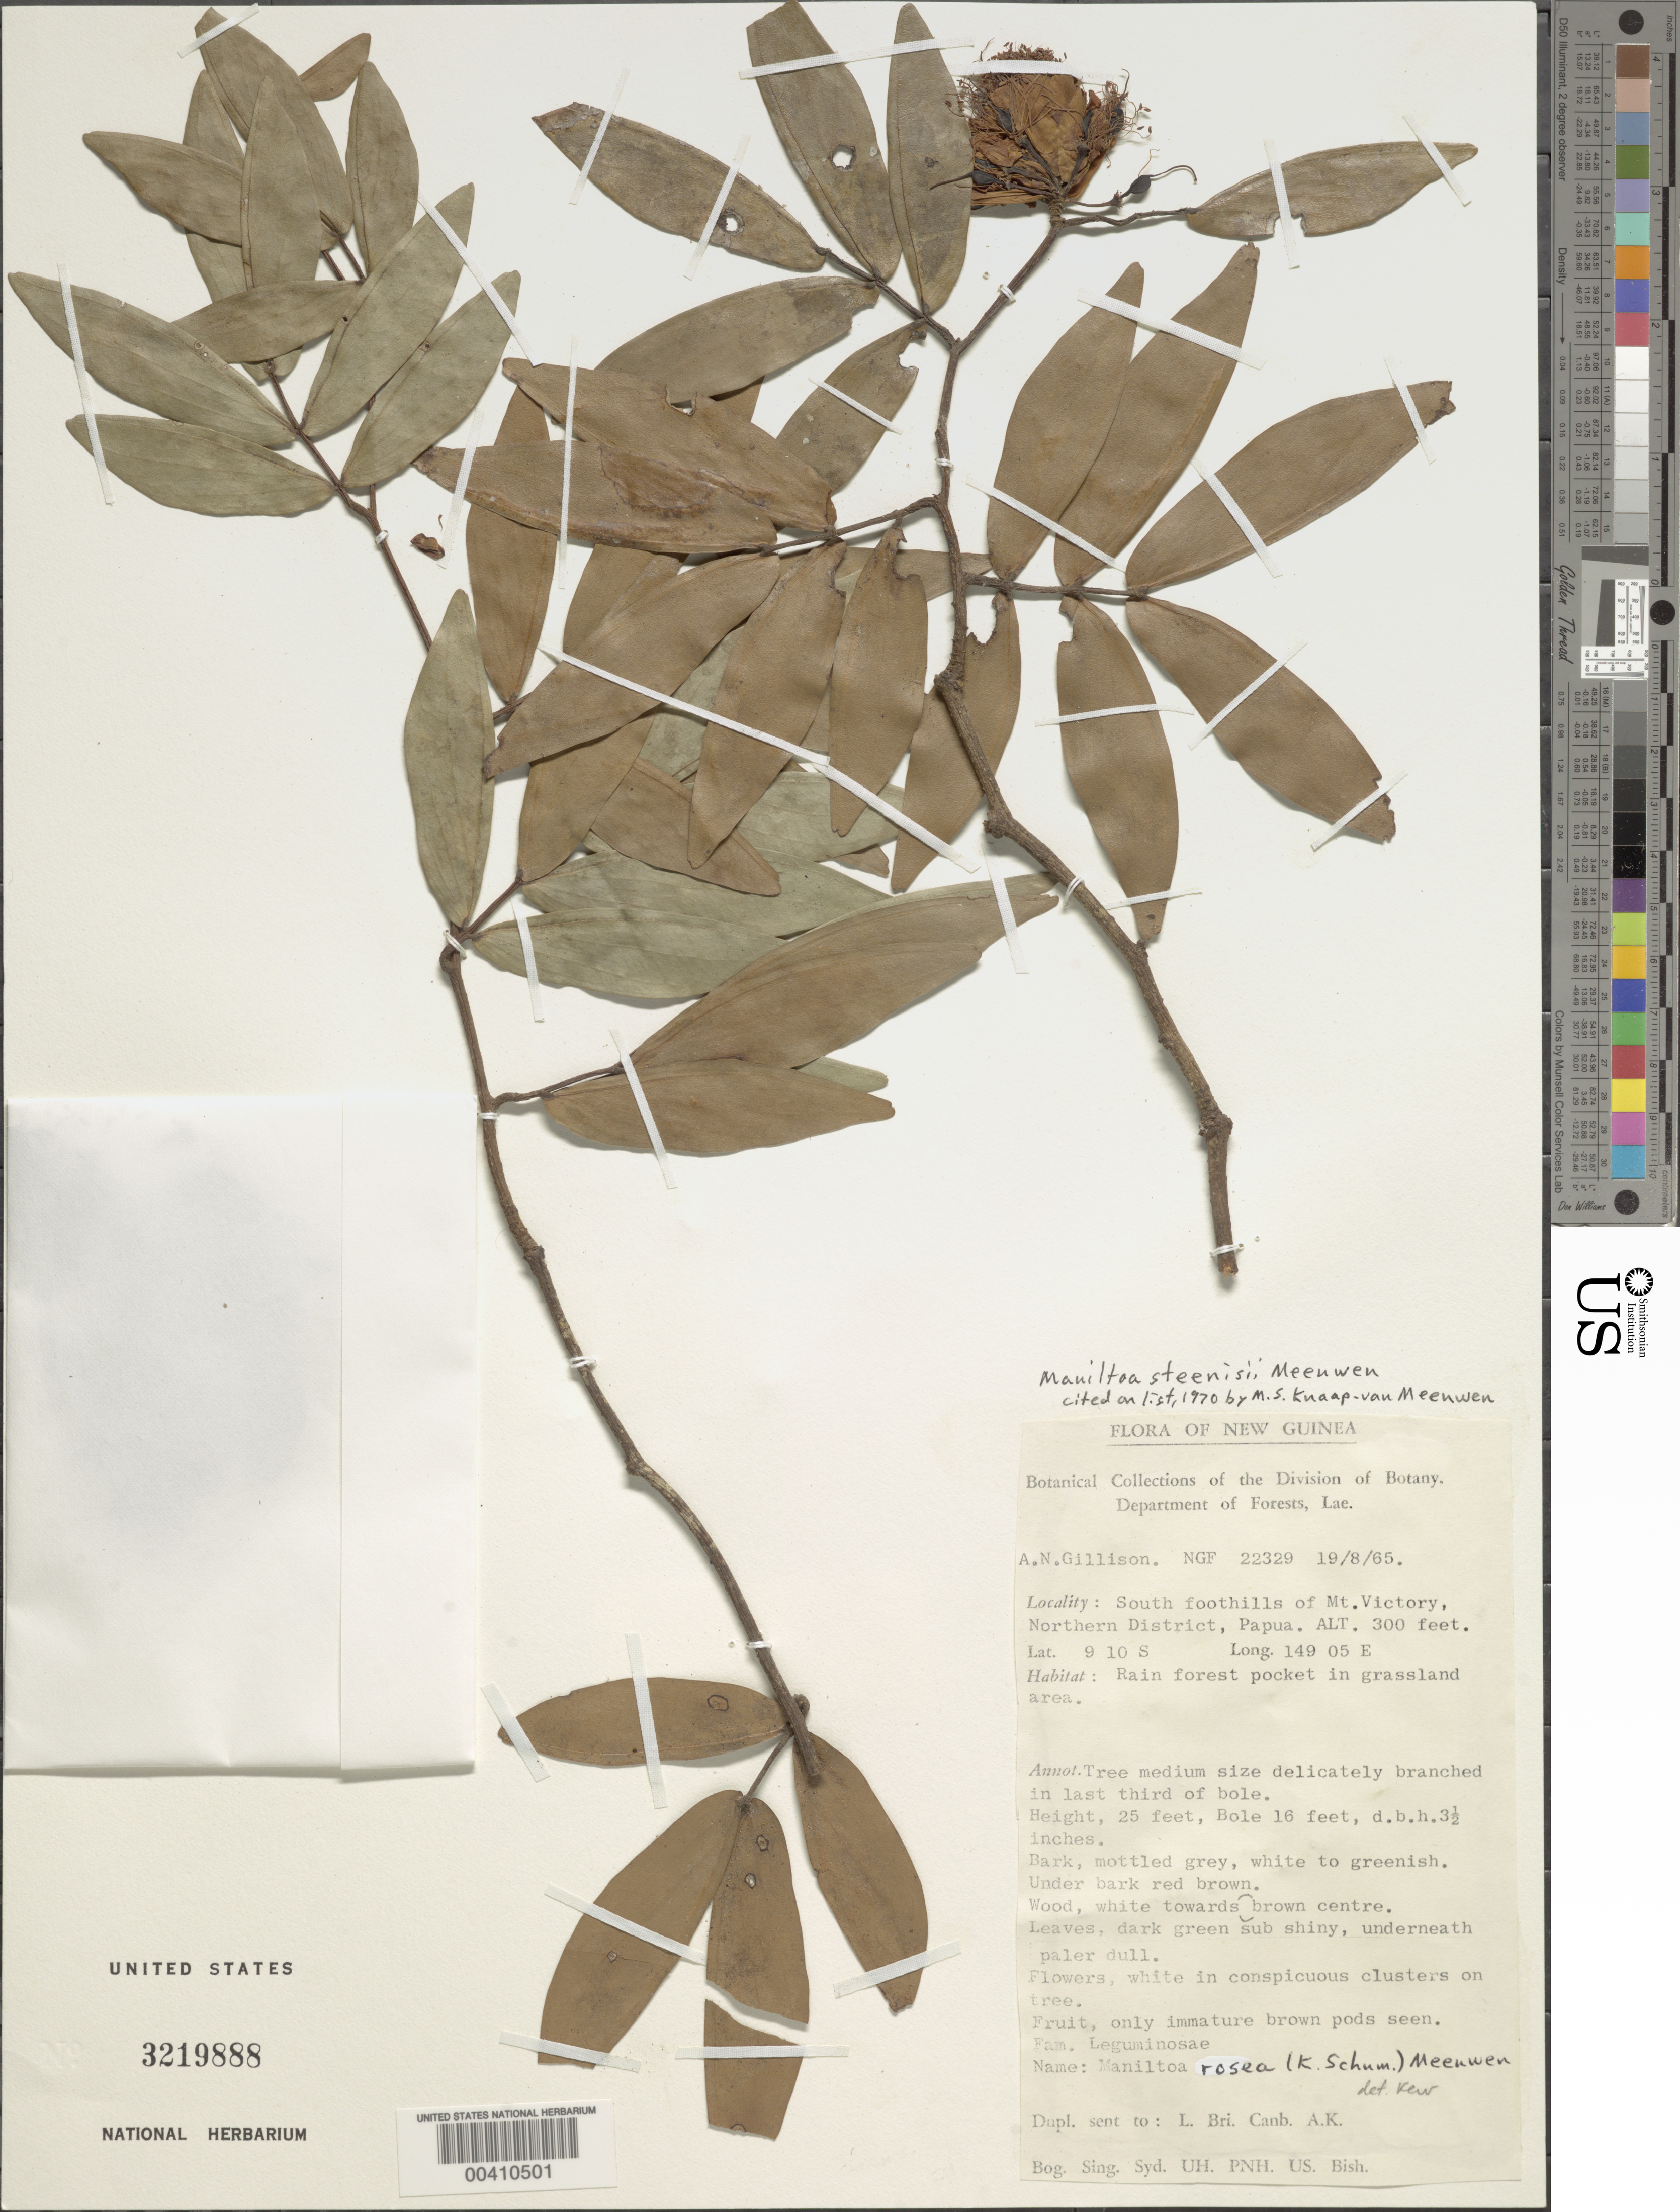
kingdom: Plantae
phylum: Tracheophyta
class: Magnoliopsida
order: Fabales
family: Fabaceae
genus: Maniltoa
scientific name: Maniltoa steenisii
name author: Meeuwen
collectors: A. Gillison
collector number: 22329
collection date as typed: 19 Aug 1965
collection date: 1965-08-19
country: Papua New Guinea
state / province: Northern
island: New Guinea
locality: S of foothills of mt victory, papua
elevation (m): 91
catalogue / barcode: US 3219888